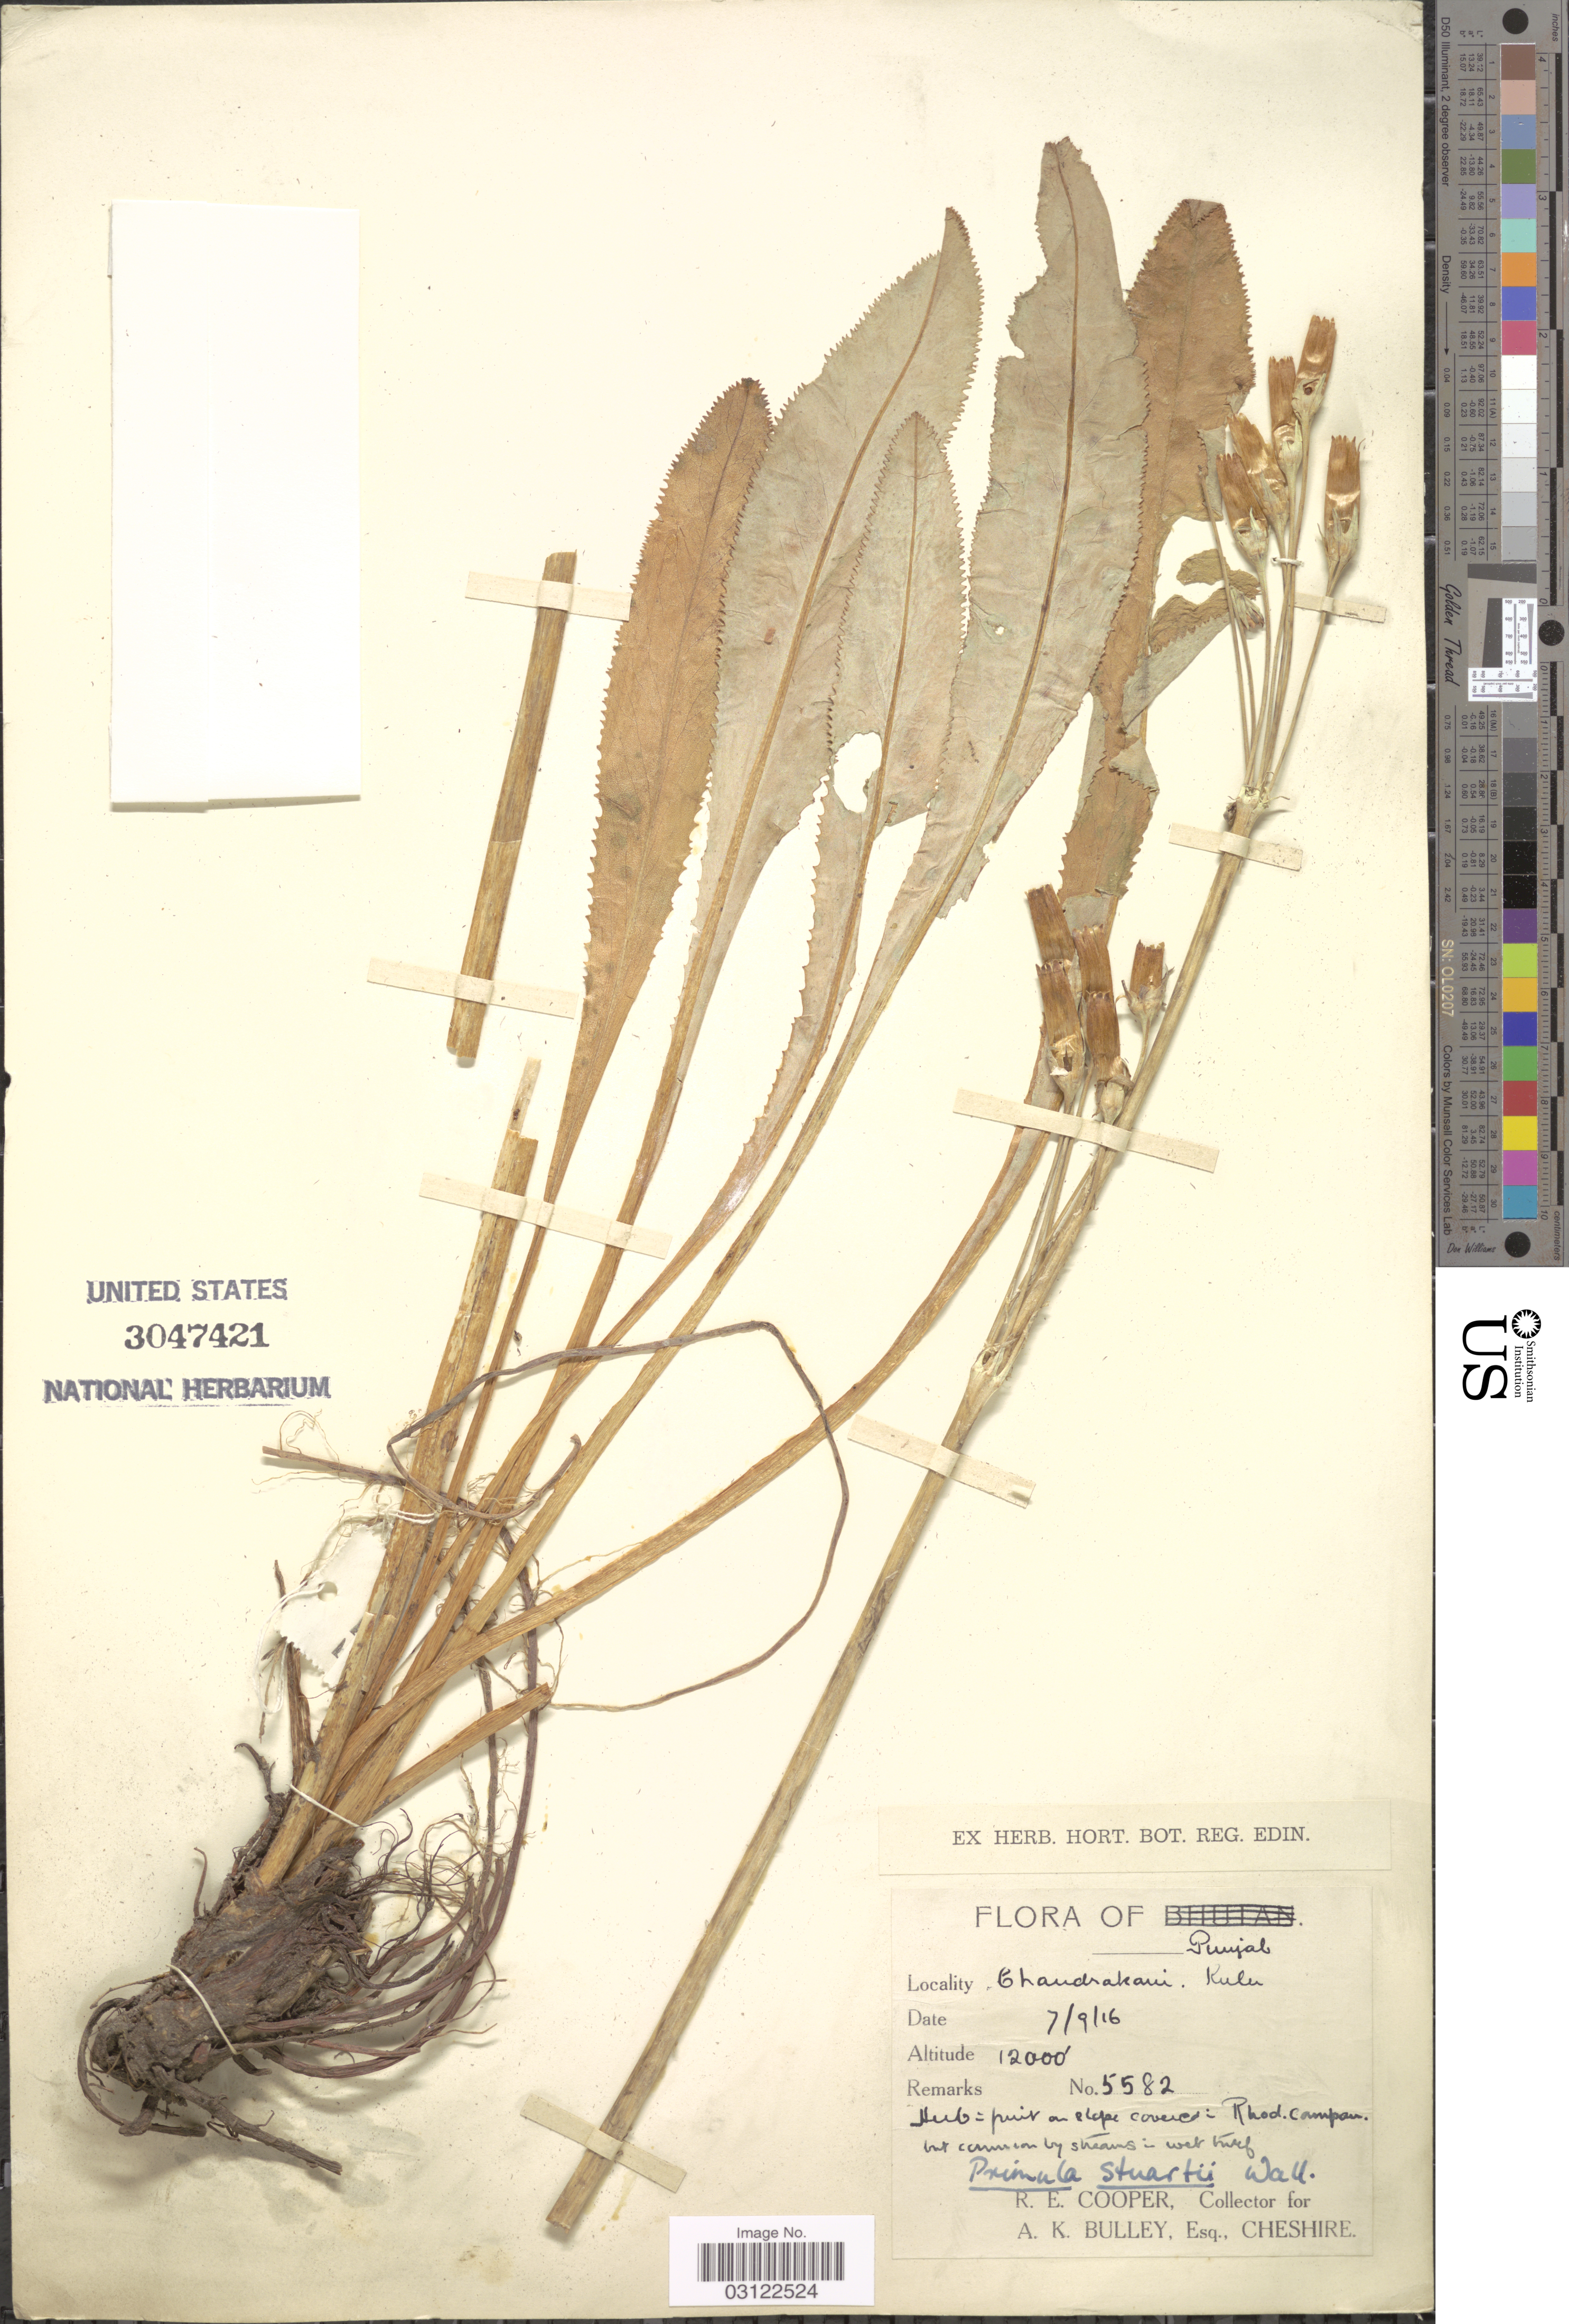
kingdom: Plantae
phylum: Tracheophyta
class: Magnoliopsida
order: Ericales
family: Primulaceae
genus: Primula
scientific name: Primula stuartii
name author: Wall.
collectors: R. E. Cooper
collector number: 5582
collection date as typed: Transcribed d/m/y: 7/9/16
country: India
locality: Chandrakani, Kulu.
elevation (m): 3658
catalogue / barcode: US 3047421